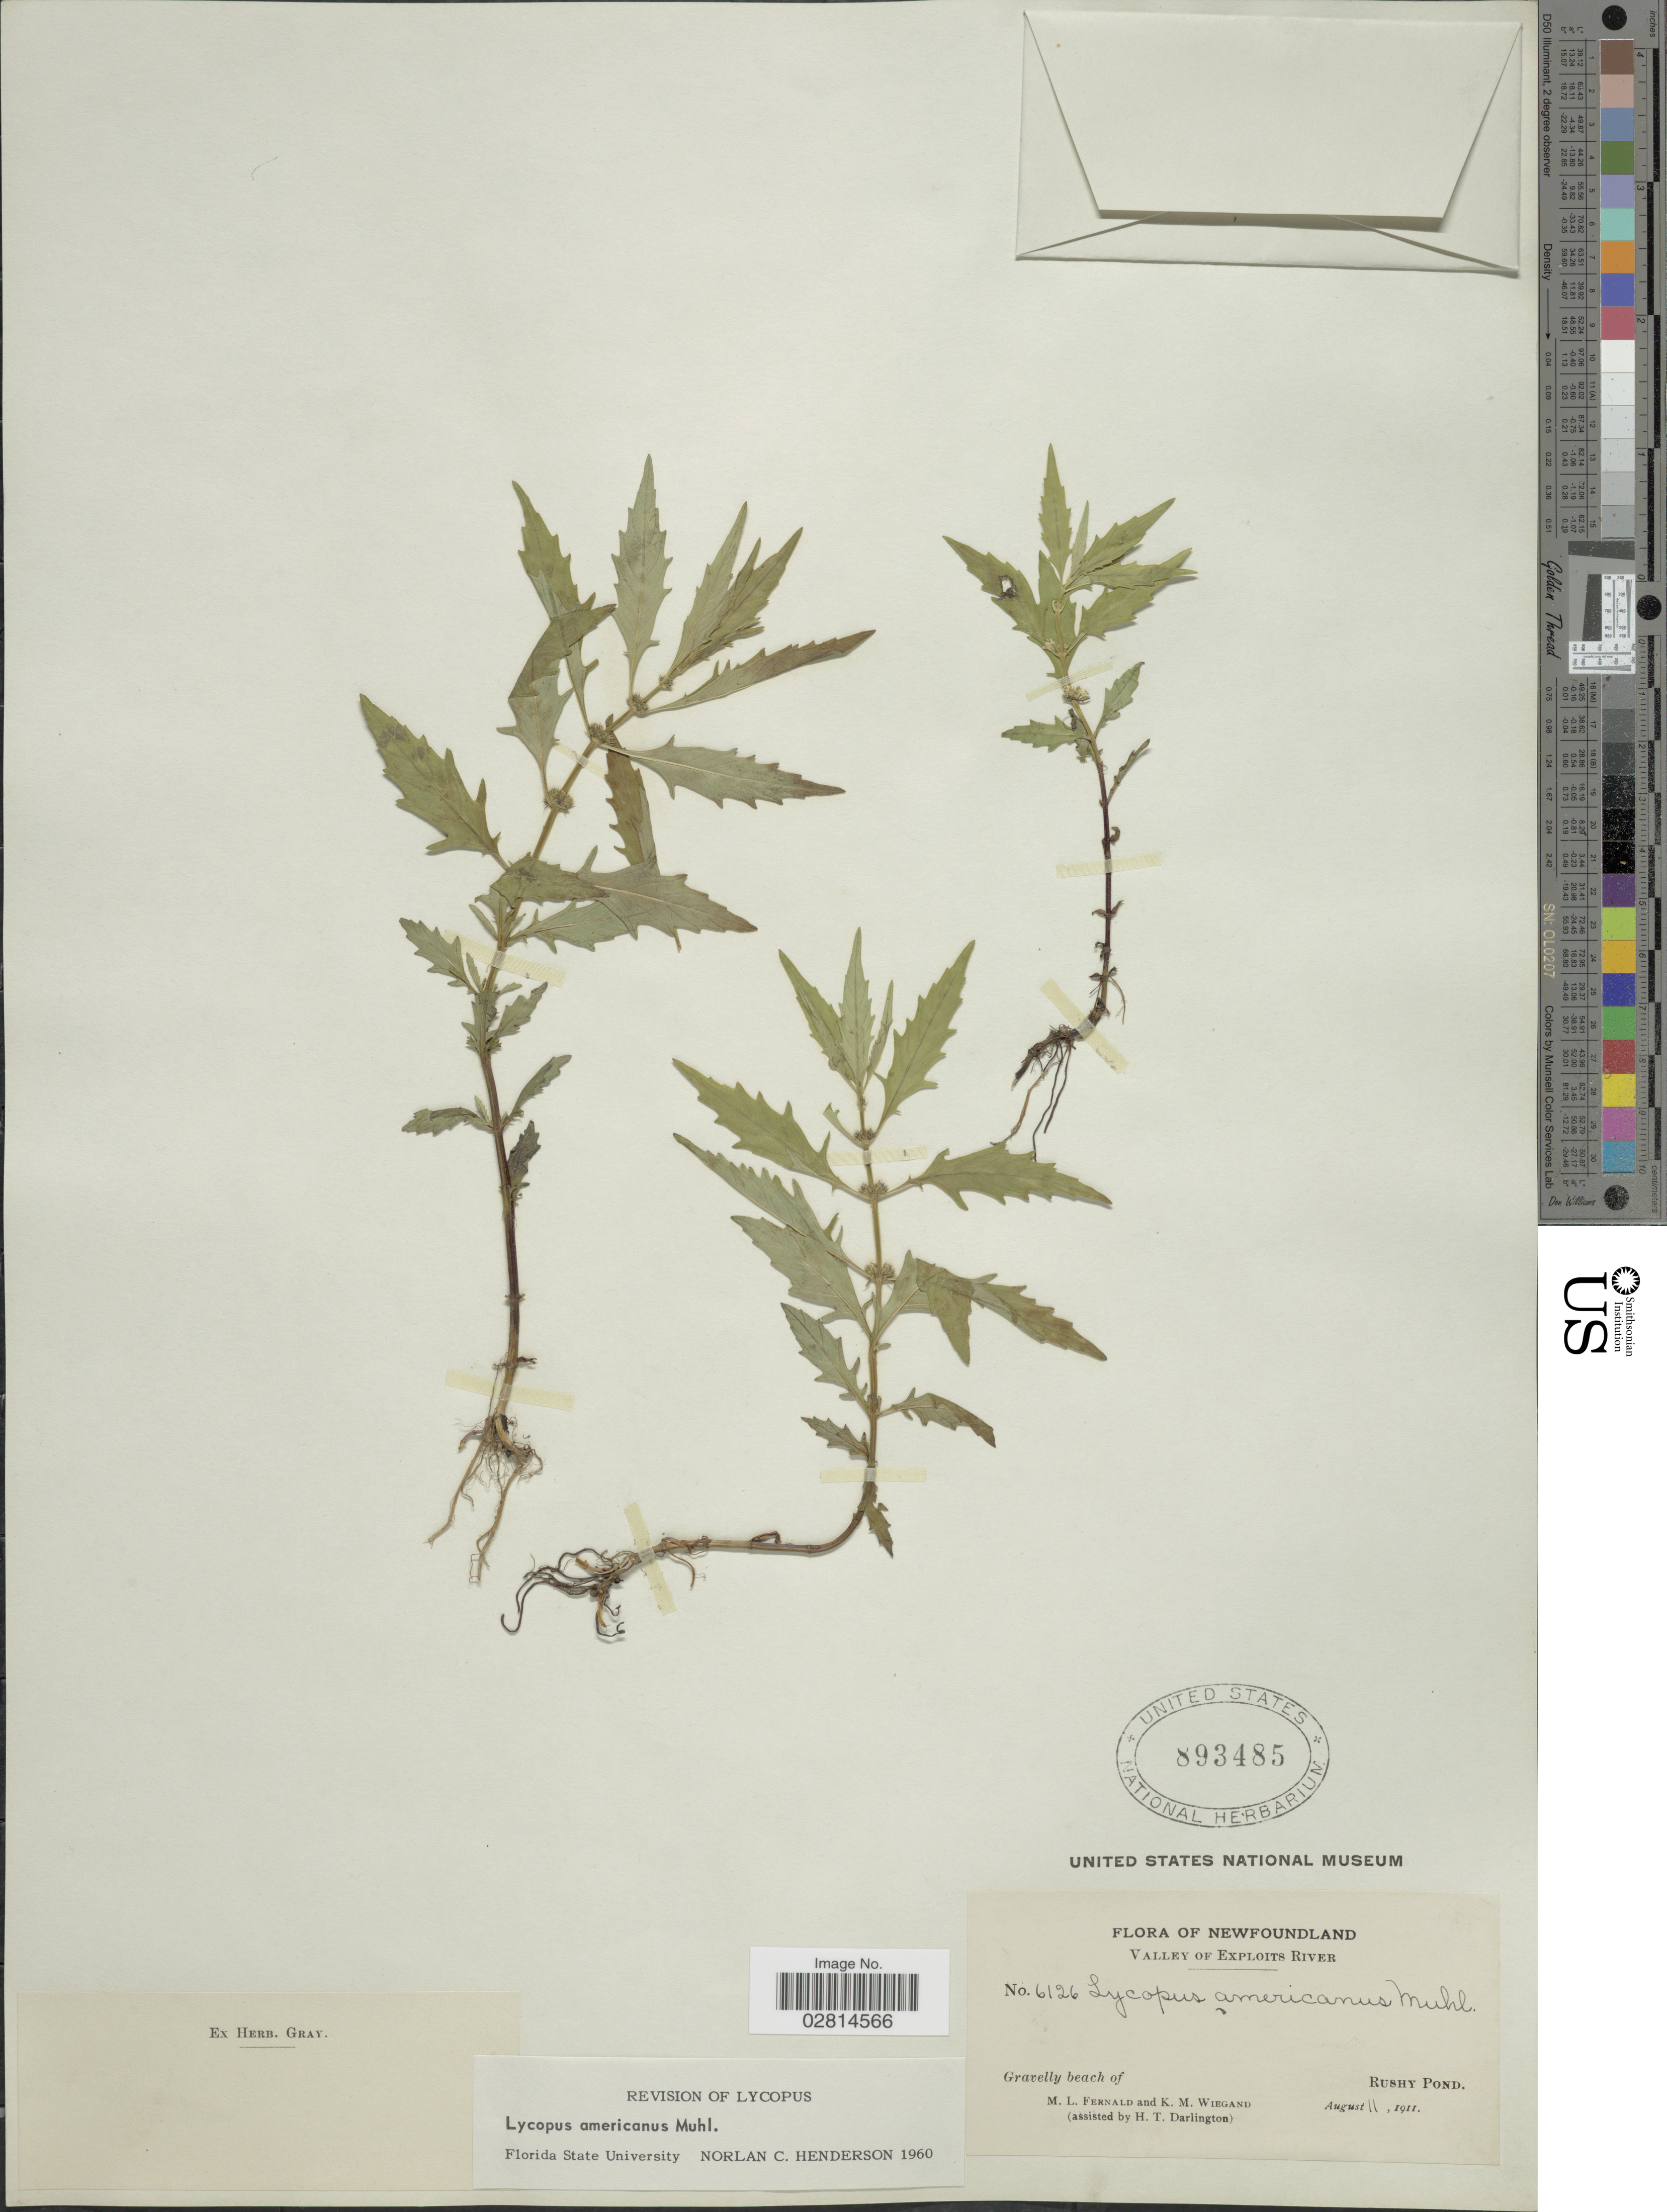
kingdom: Plantae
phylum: Tracheophyta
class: Magnoliopsida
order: Lamiales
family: Lamiaceae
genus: Lycopus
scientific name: Lycopus americanus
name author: Muhl. ex W.P.C. Barton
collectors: M. L. Fernald, K. M. Wiegand & H. Darlington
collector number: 6126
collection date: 1911-08-11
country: Canada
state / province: Newfoundland and Labrador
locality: Valley of Exploits River. Gravelly beach of Rushy Pond.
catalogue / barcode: US 893485